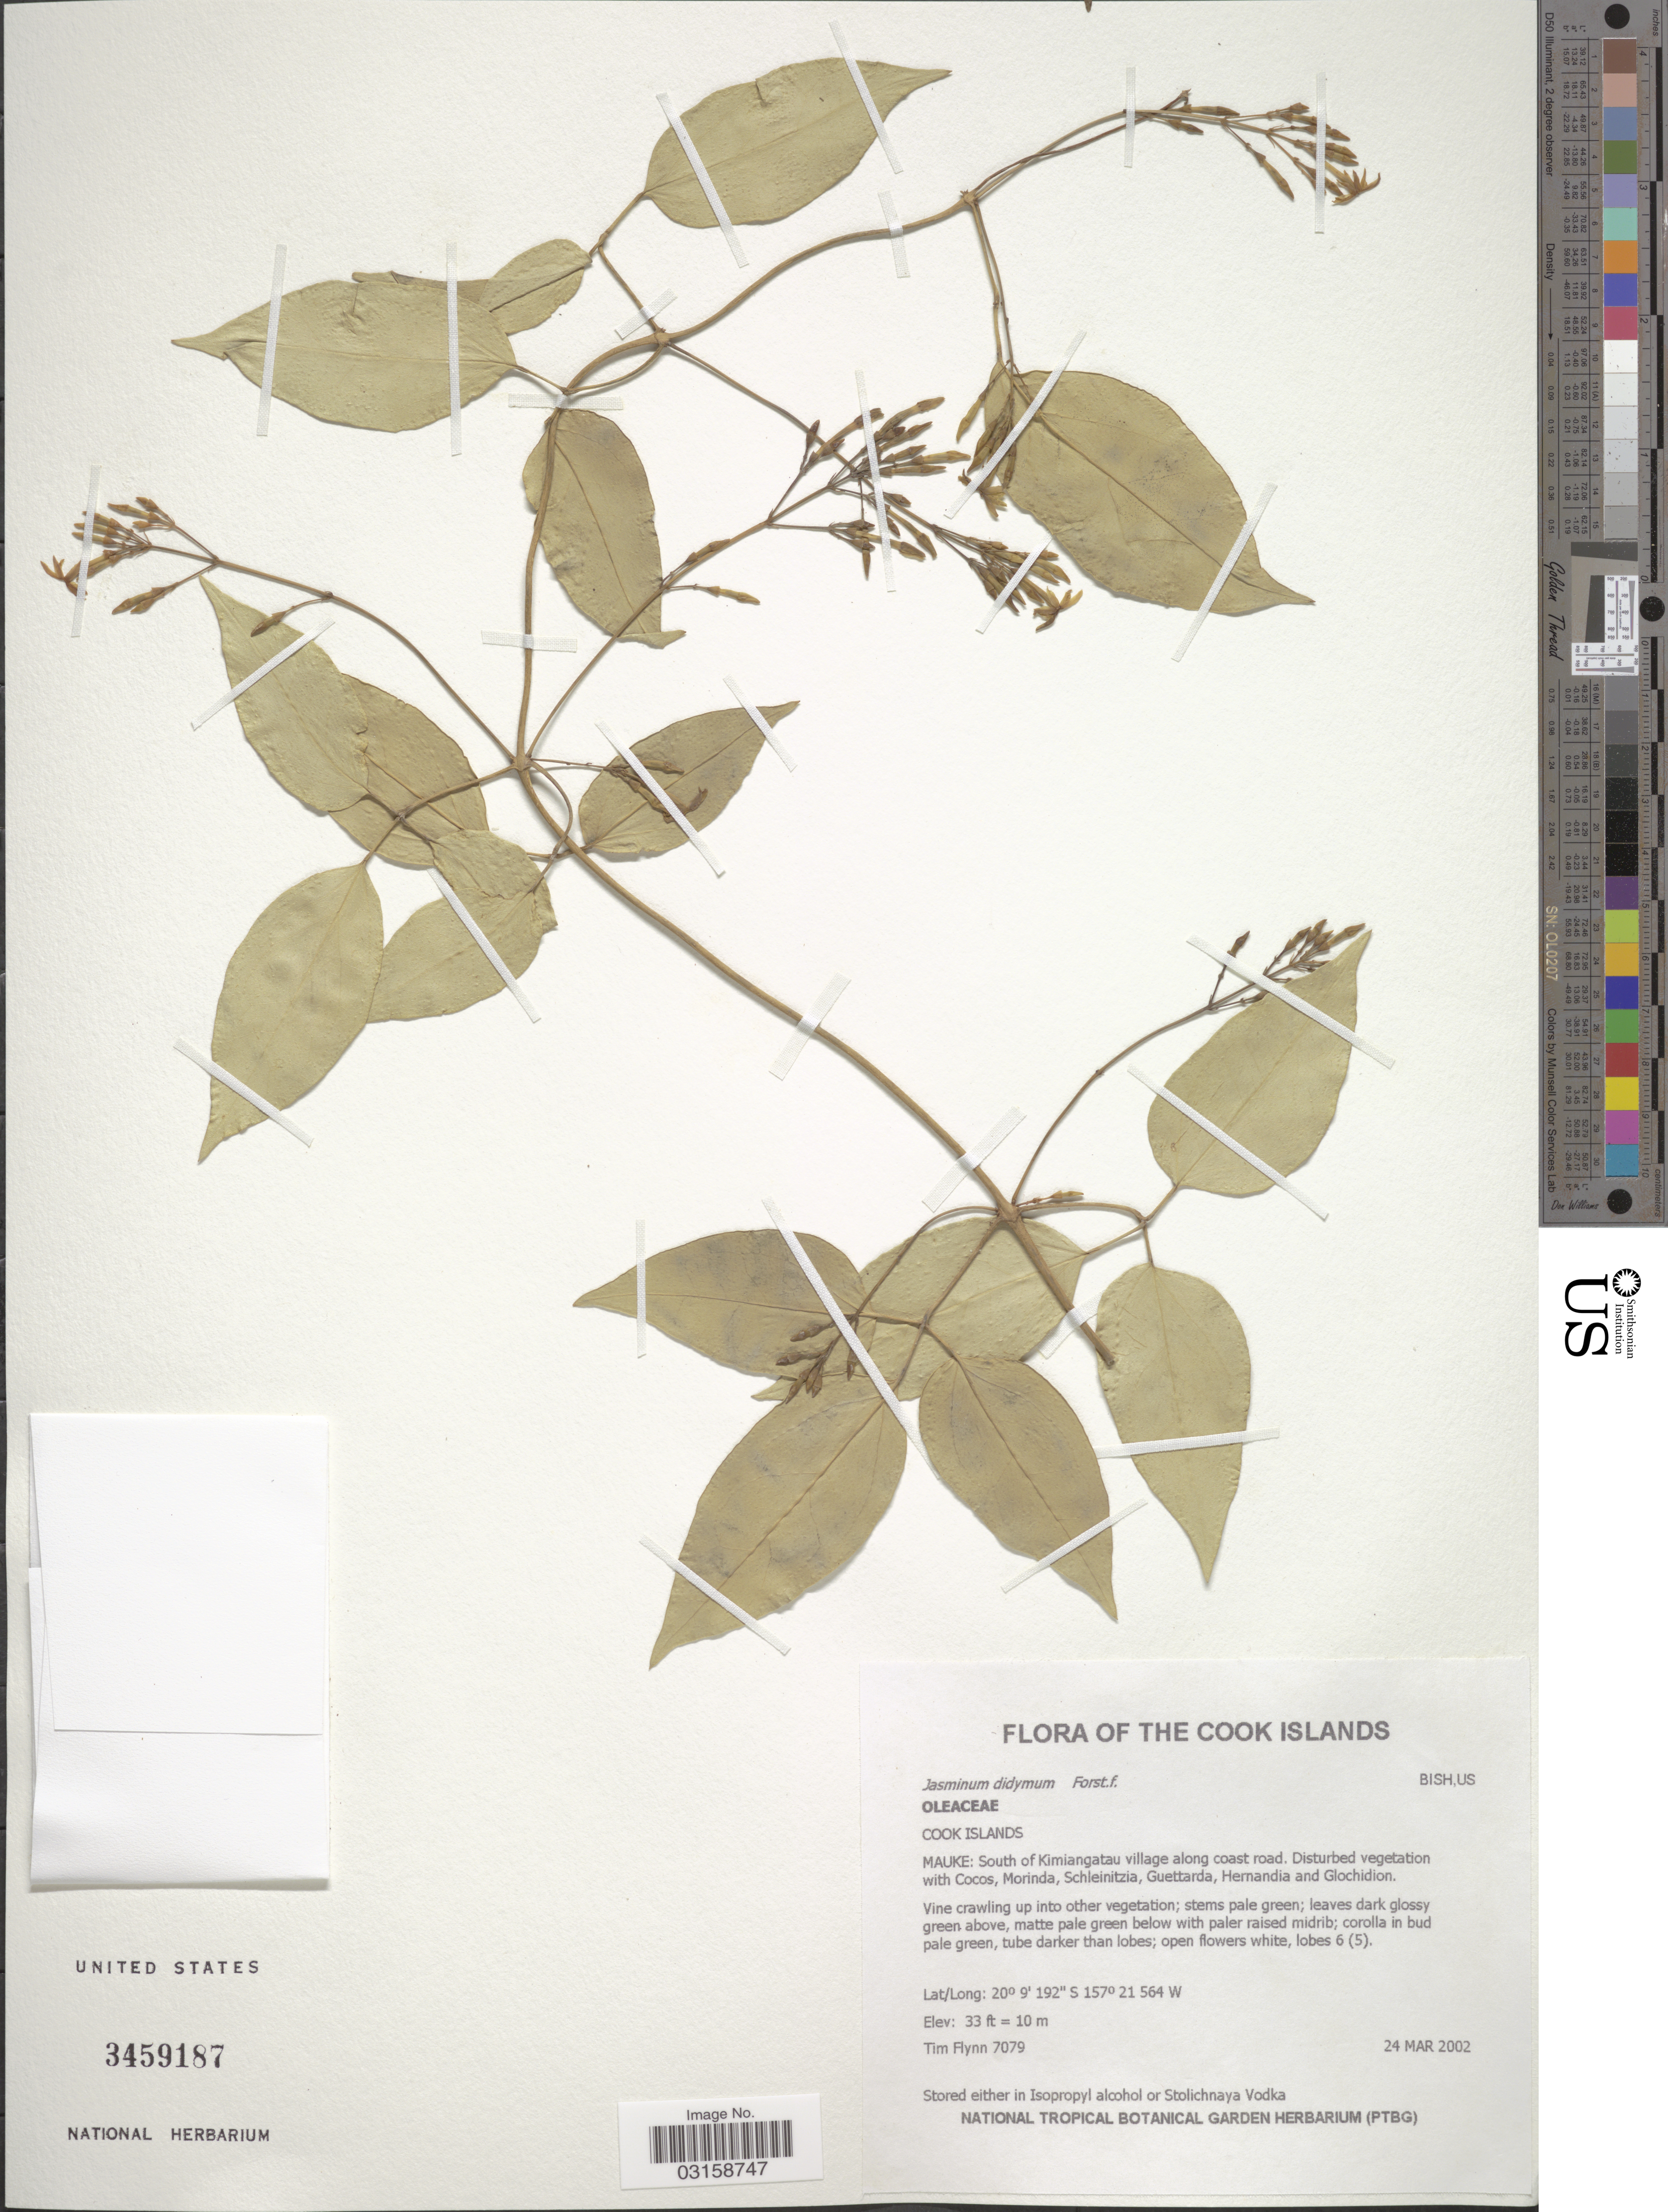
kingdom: Plantae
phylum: Tracheophyta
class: Magnoliopsida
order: Lamiales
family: Oleaceae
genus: Jasminum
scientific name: Jasminum didymum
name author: G. Forst.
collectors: T. Flynn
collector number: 7079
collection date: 2002-03-24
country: Cook Islands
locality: Mauke: South of Kimiangatau village along coast road.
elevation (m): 10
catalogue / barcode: US 3459187